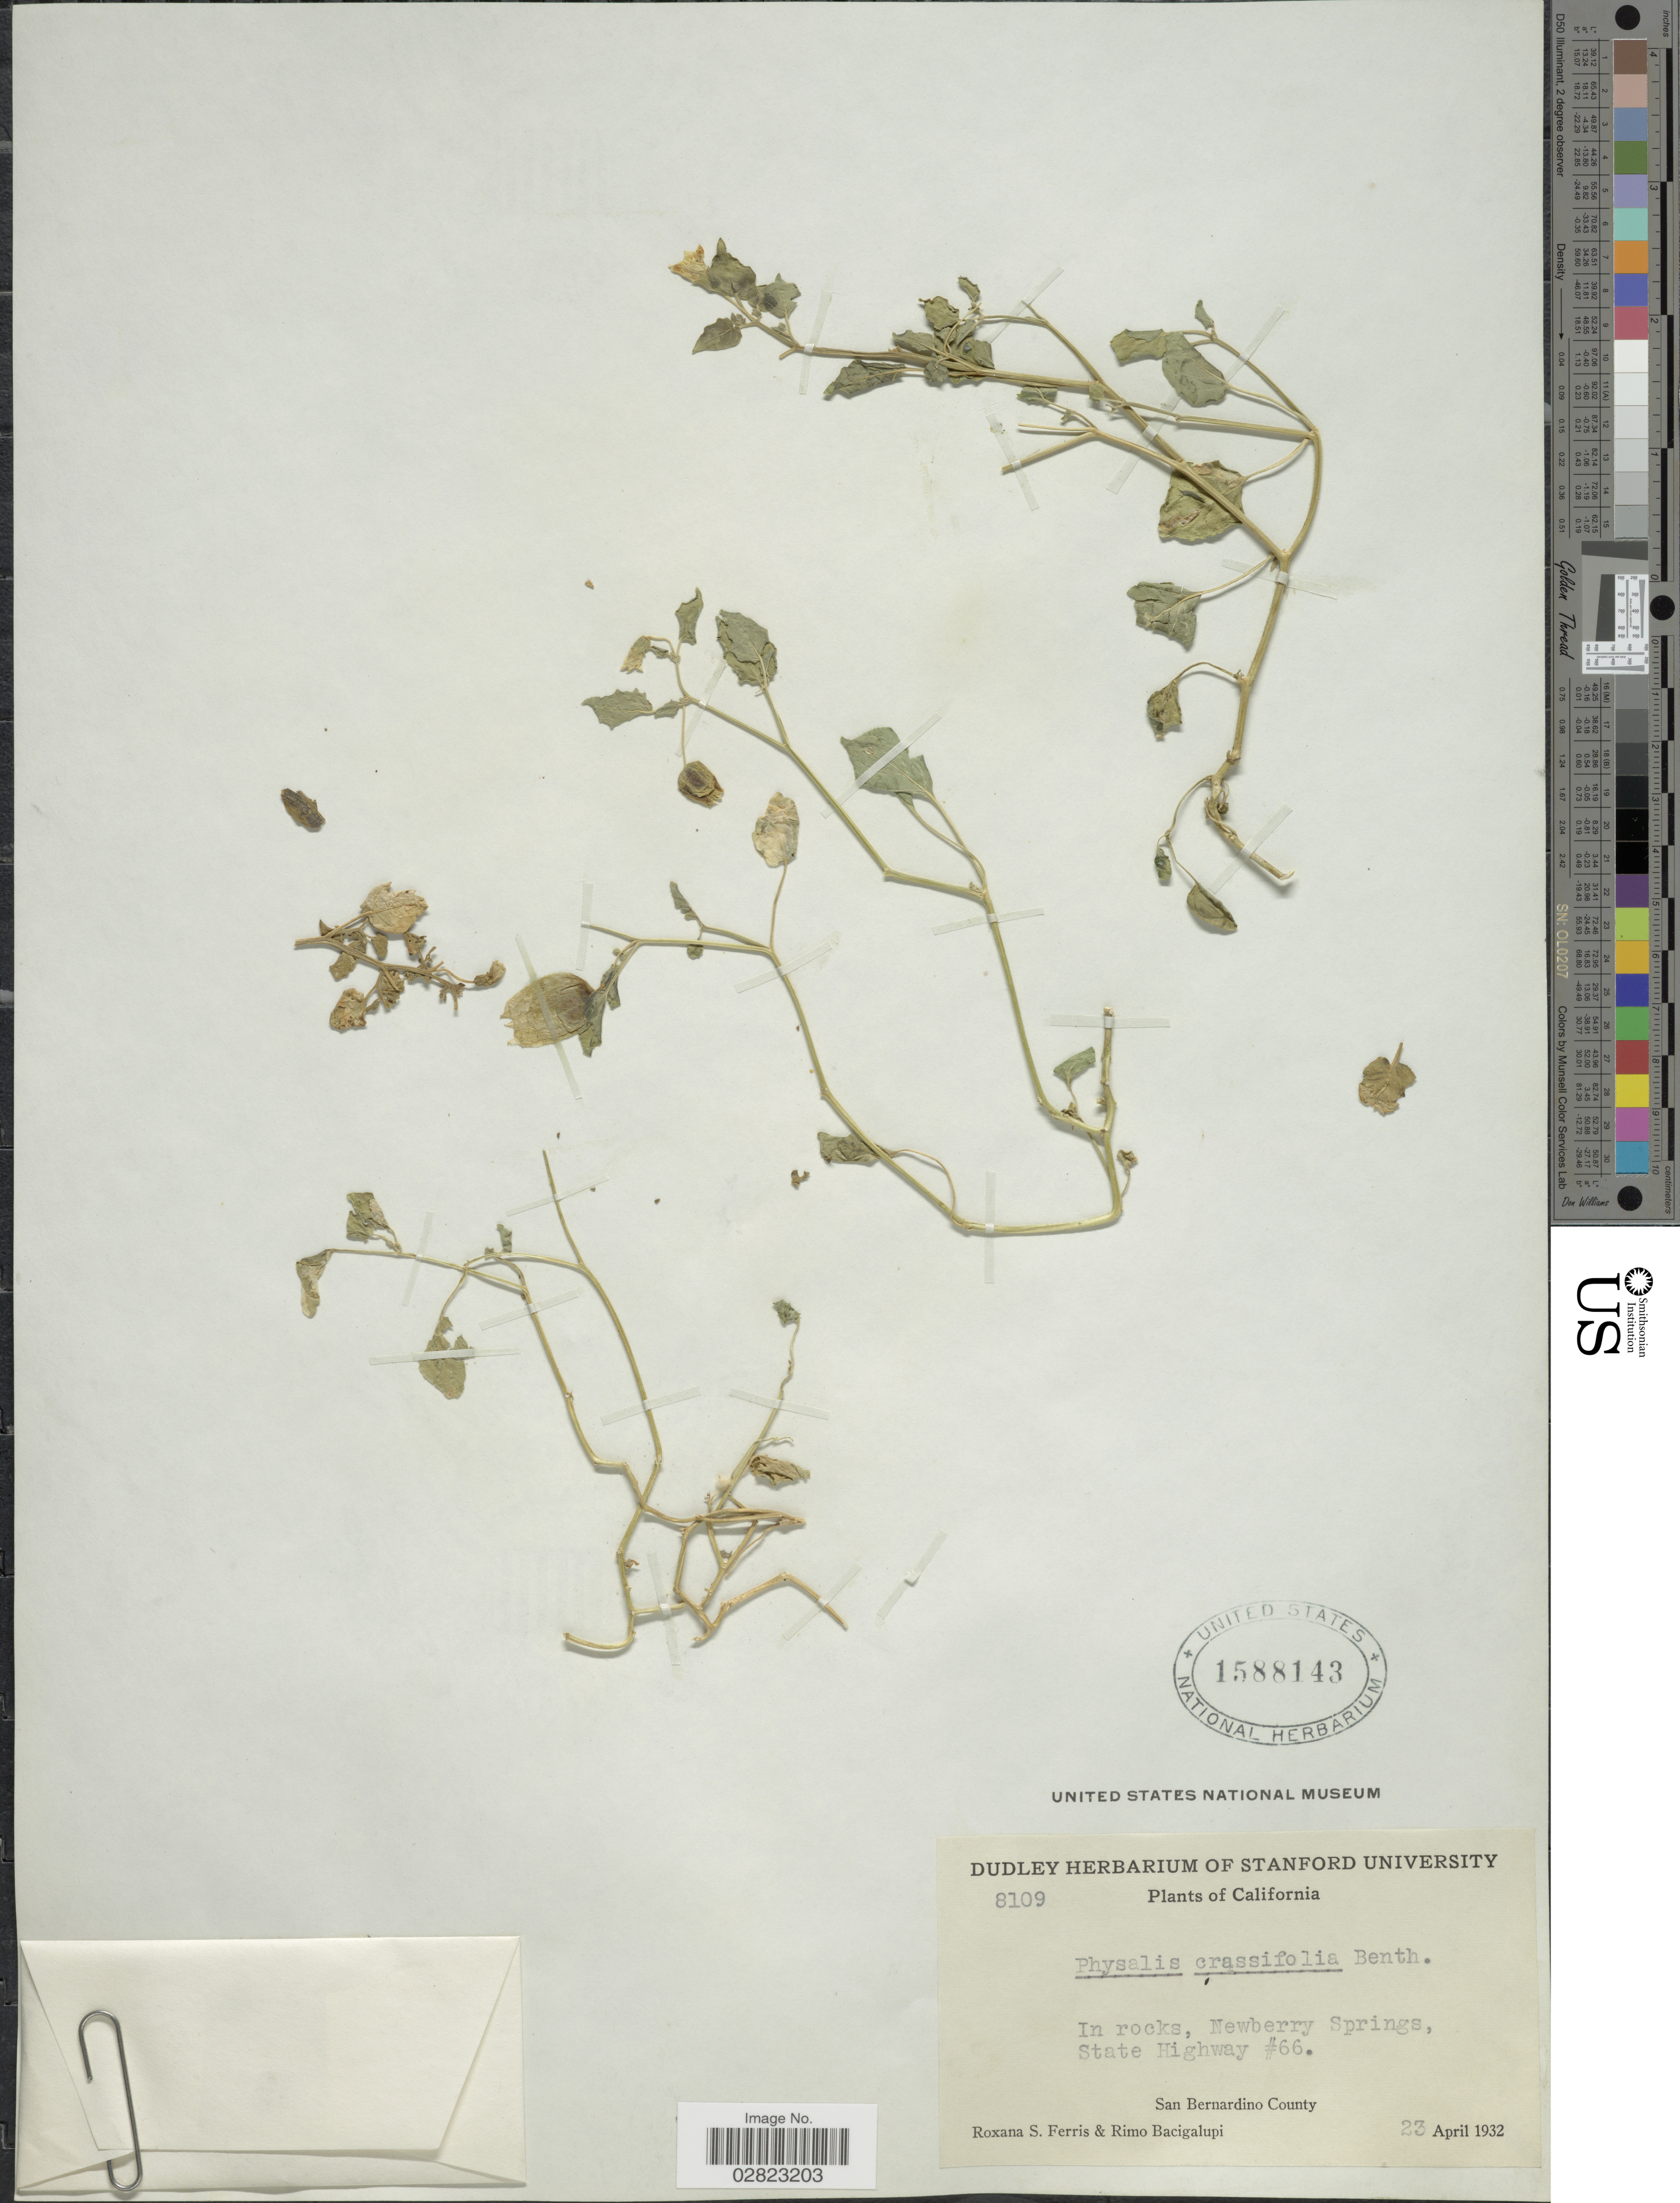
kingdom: Plantae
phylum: Tracheophyta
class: Magnoliopsida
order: Solanales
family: Solanaceae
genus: Physalis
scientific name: Physalis crassifolia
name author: Benth.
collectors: R. S. Ferris & R. Bacigalupi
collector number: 8109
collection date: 1932-04-23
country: United States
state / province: California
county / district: San Bernardino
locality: In rocks, Newberry Springs, State Highway # 66. San Bernardino County.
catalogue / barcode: US 1588143